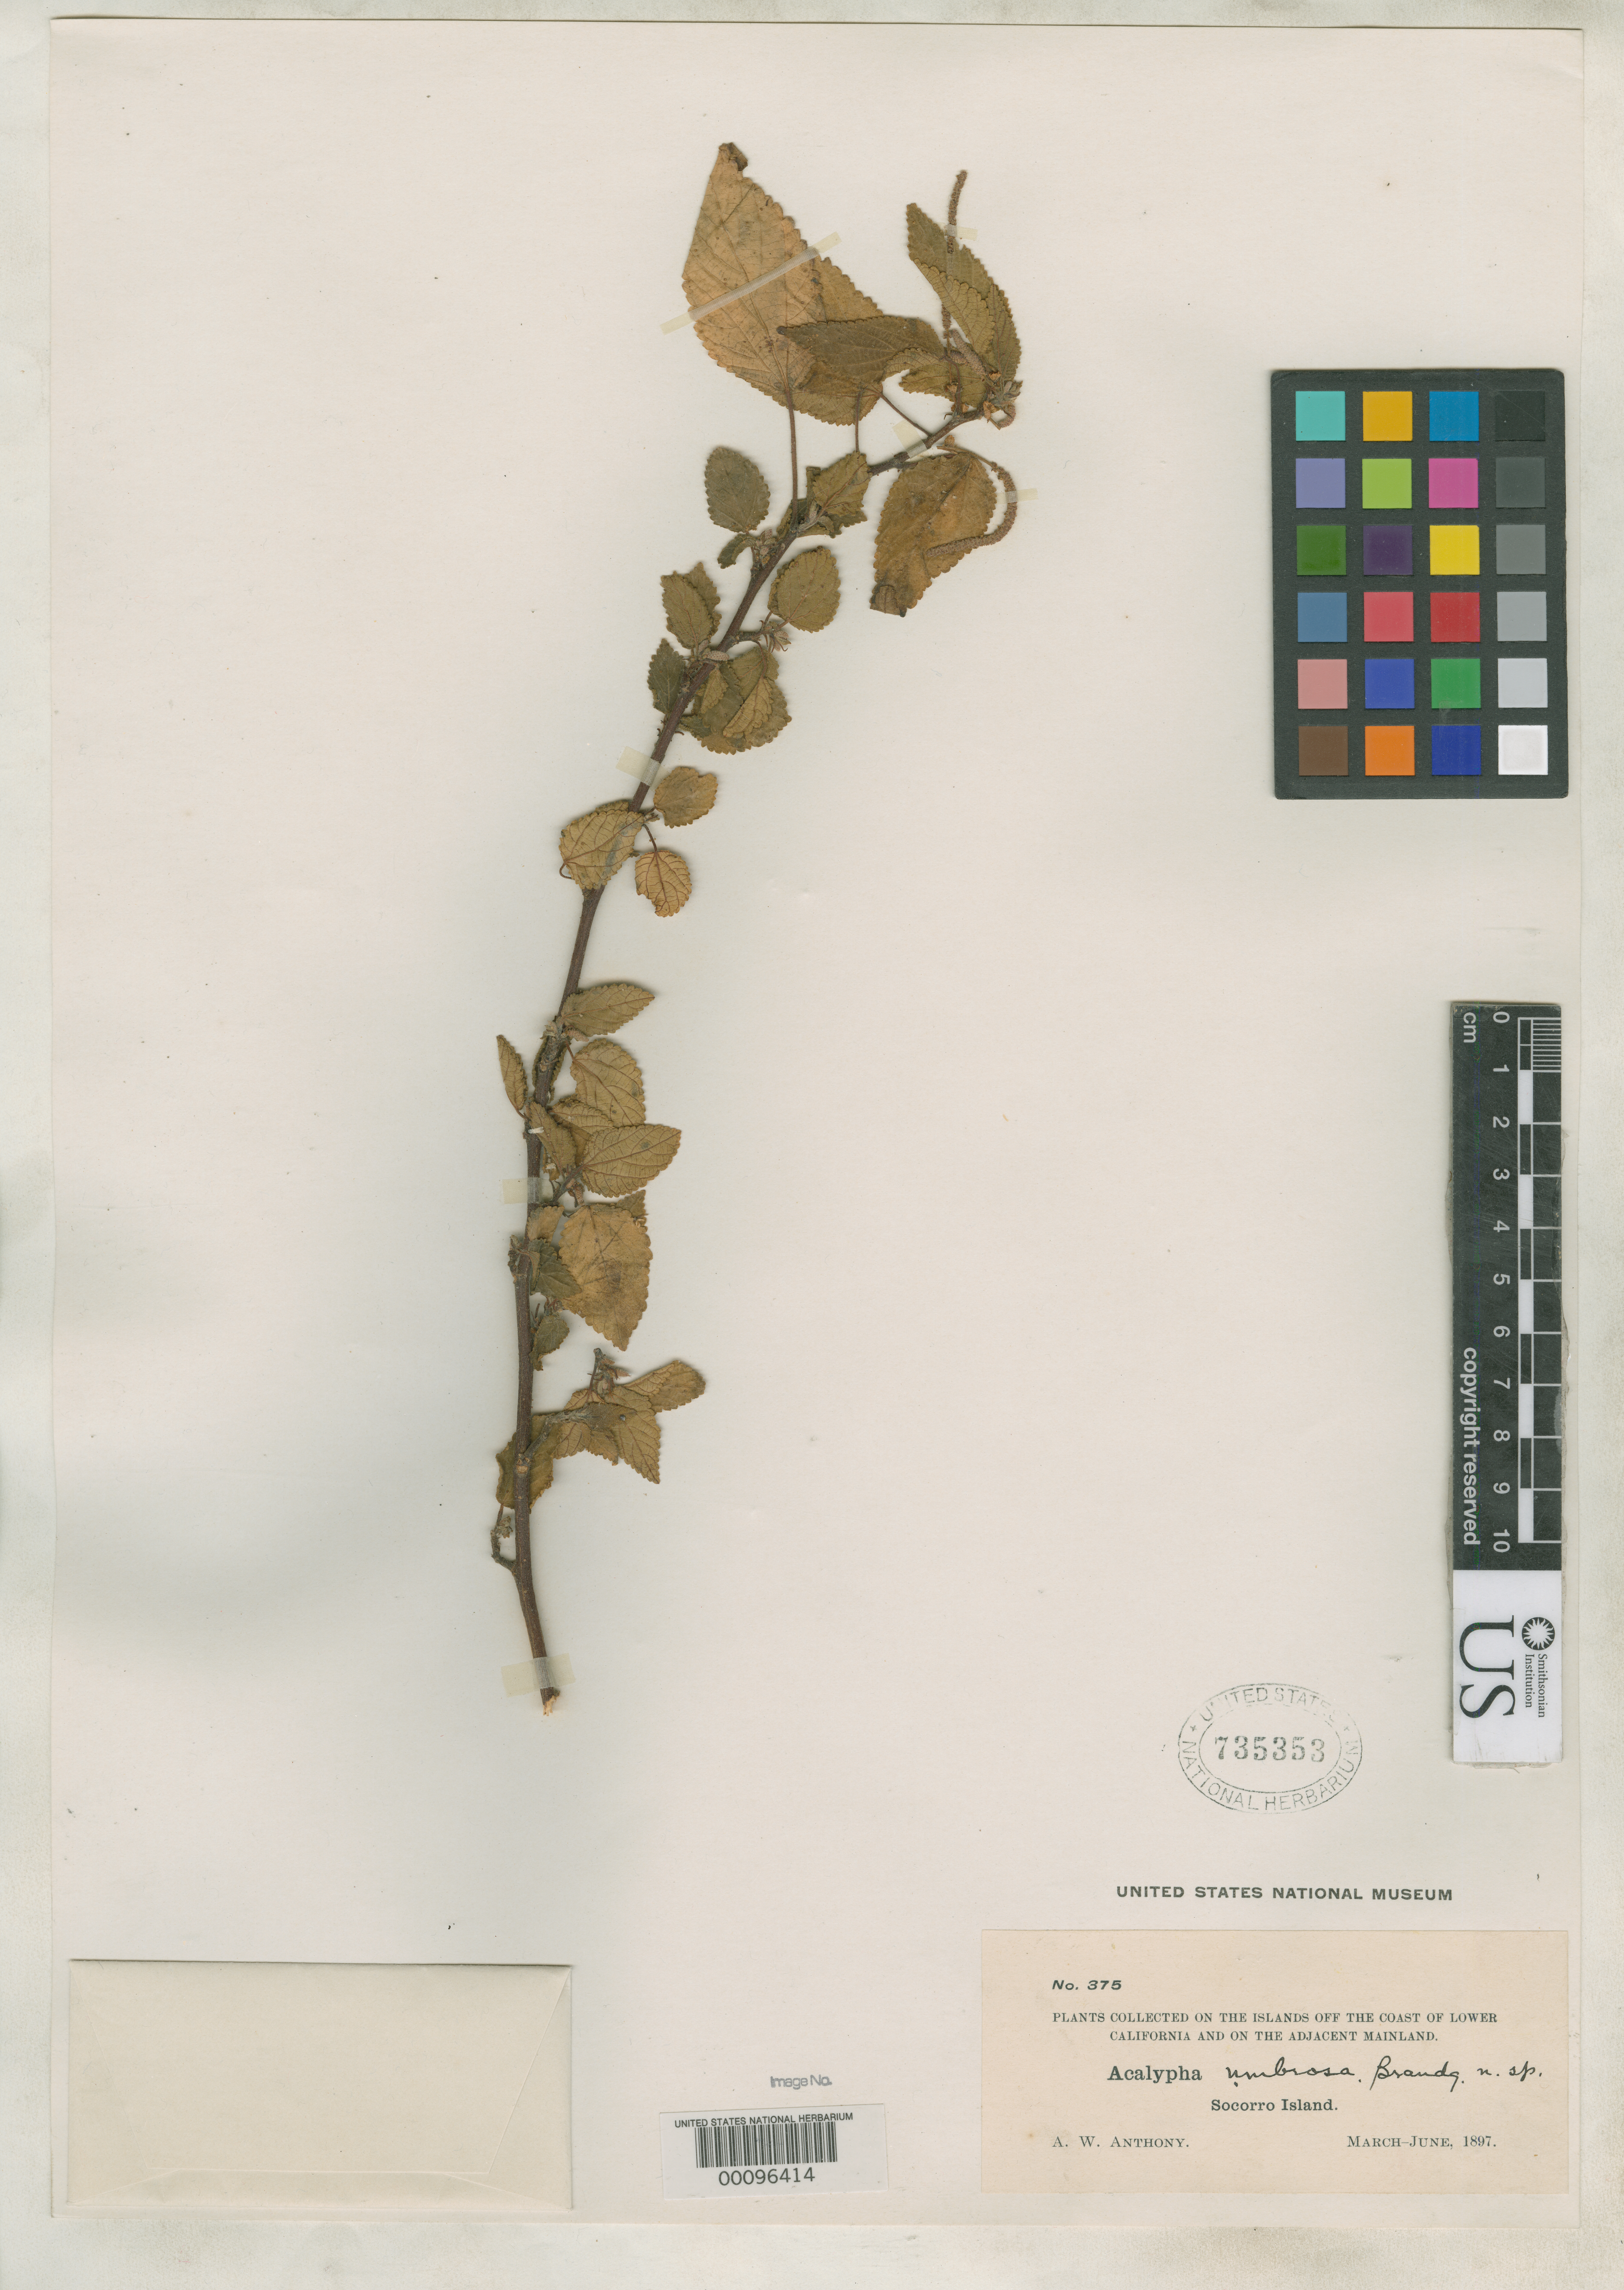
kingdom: Plantae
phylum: Tracheophyta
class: Magnoliopsida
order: Malpighiales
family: Euphorbiaceae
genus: Acalypha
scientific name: Acalypha umbrosa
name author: Brandegee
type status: Isotype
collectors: A. W. Anthony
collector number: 375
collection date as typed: Mar 1897 to -- Jun 1897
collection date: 1897-03/1897-06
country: Mexico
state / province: Colima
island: Socorro Island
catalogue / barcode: US 735353